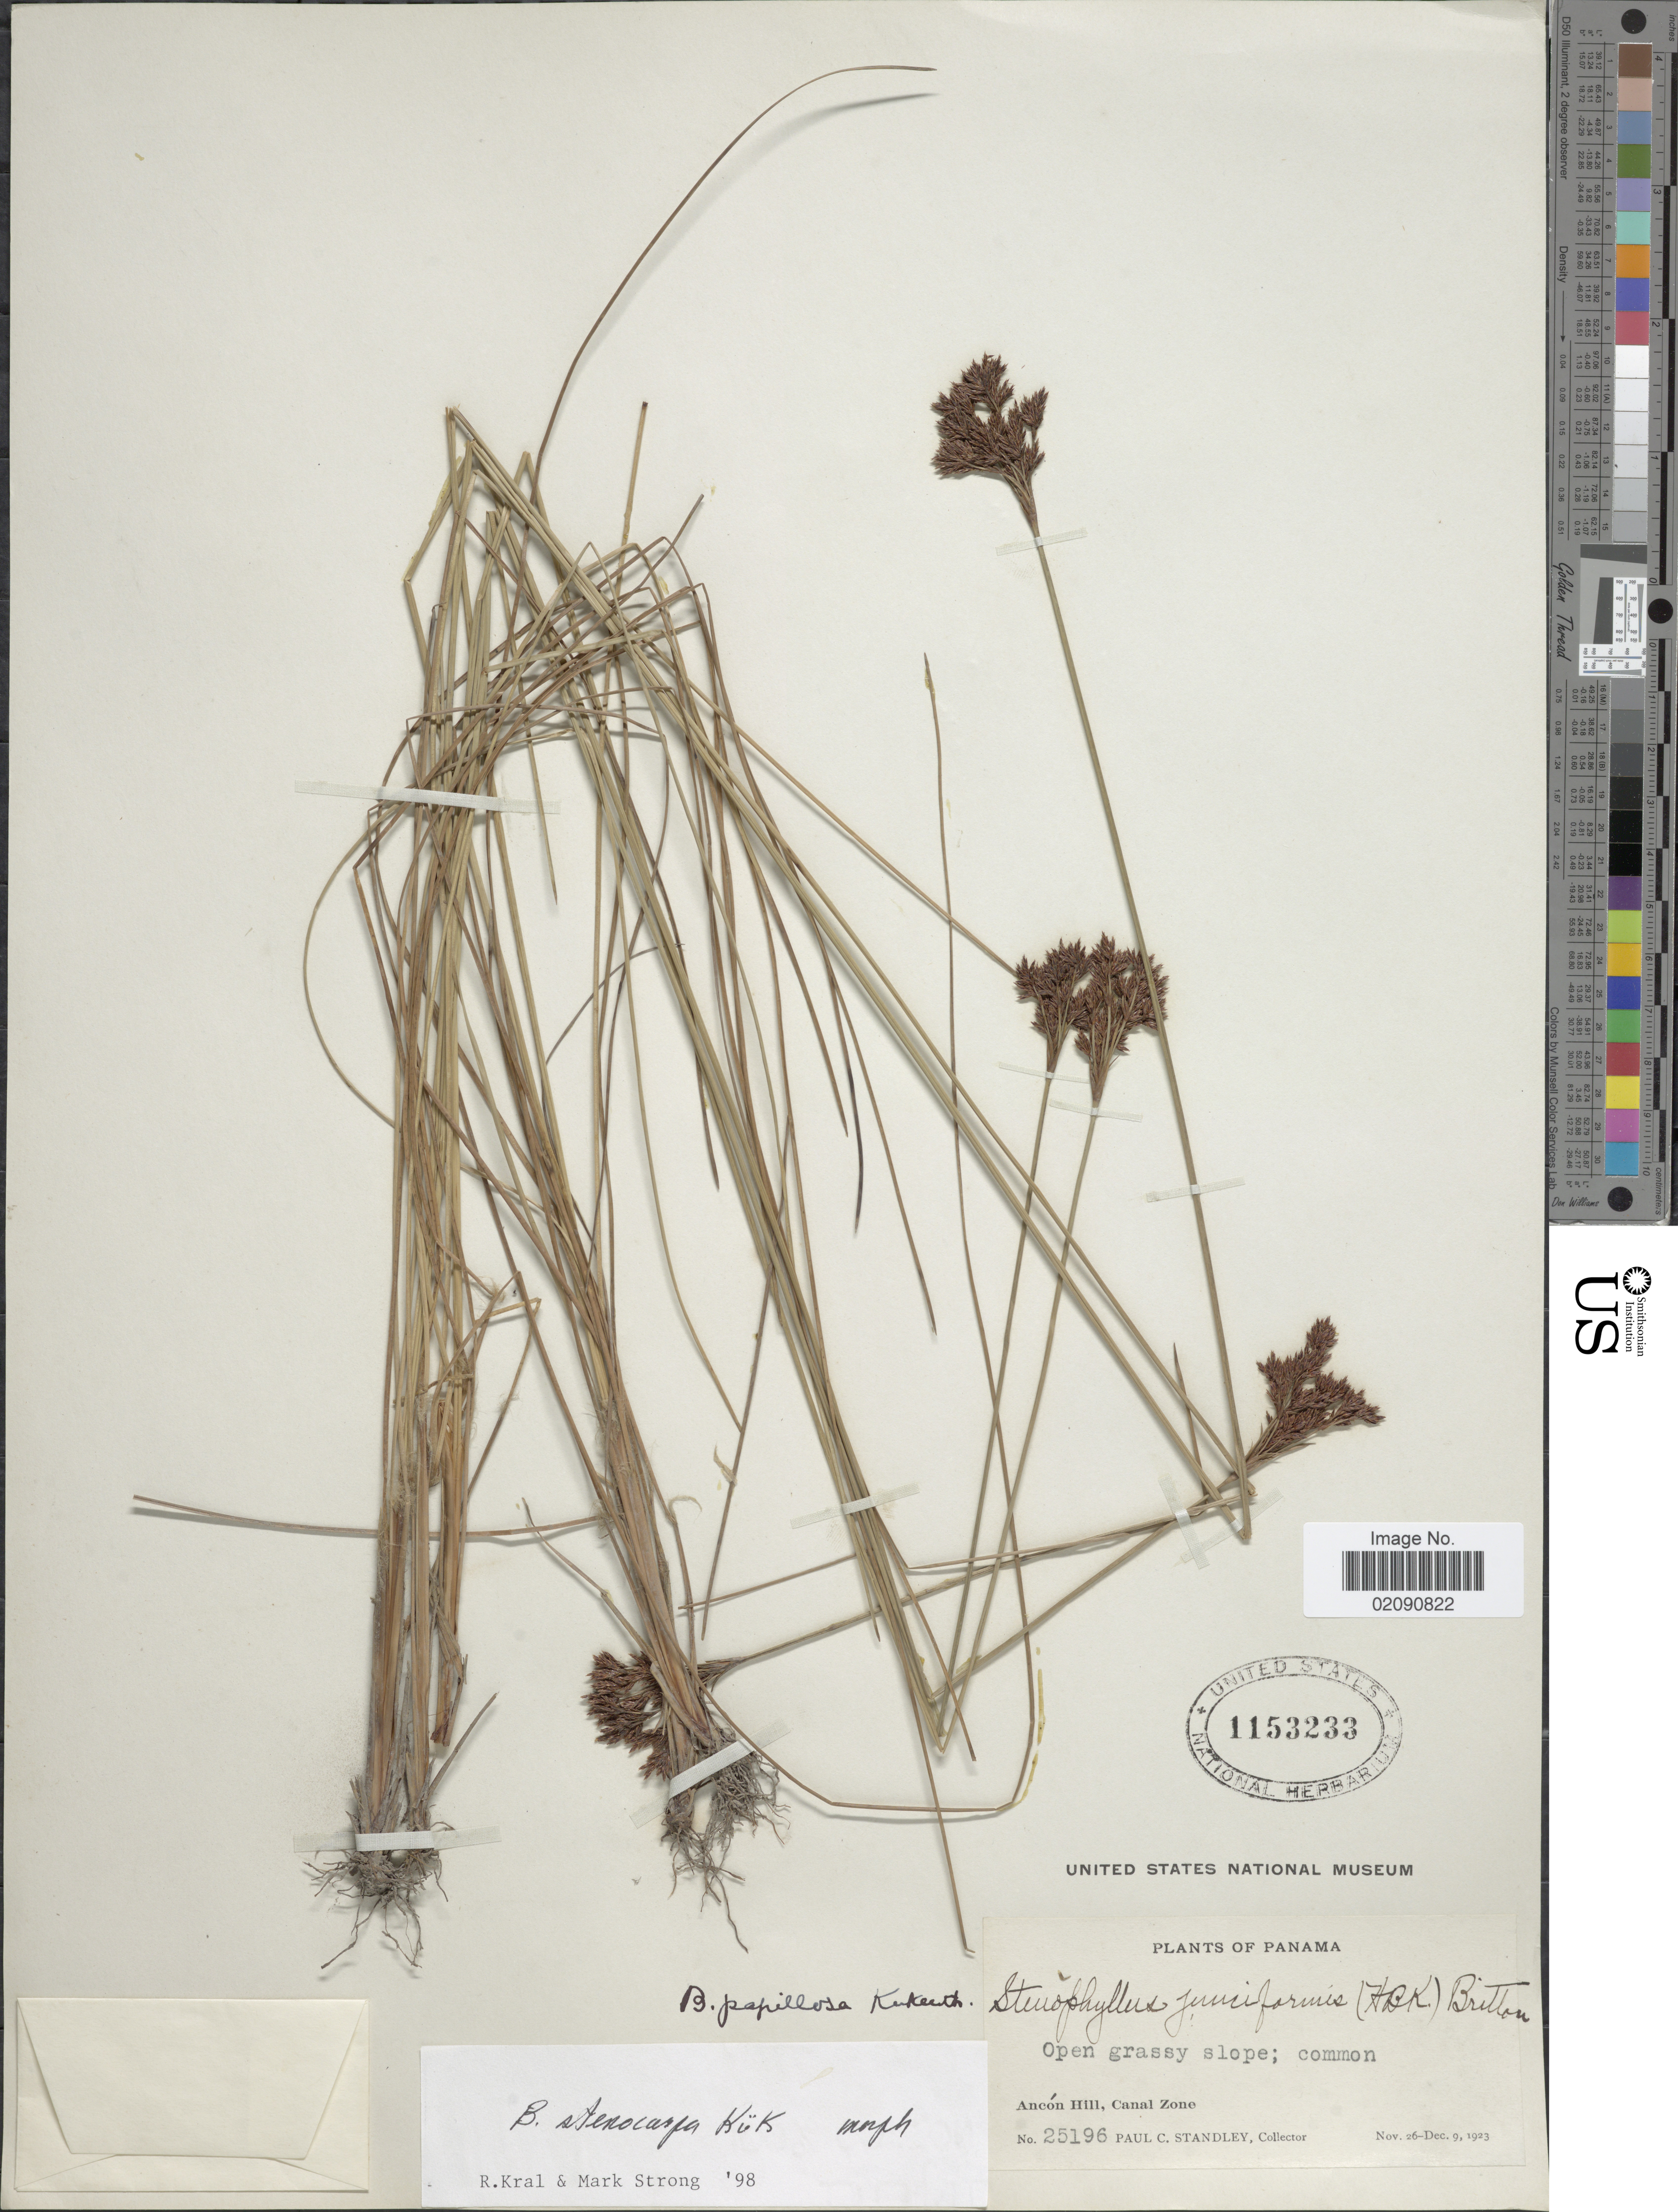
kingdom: Plantae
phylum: Tracheophyta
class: Liliopsida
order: Poales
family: Cyperaceae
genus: Bulbostylis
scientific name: Bulbostylis stenocarpa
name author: Kük.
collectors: P. C. Standley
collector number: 25196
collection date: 1923-11-26/1923-12-09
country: Panama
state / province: Colón / Panamá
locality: Ancon Hill, Canal Zone, open grassy slope.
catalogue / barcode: US 1153233